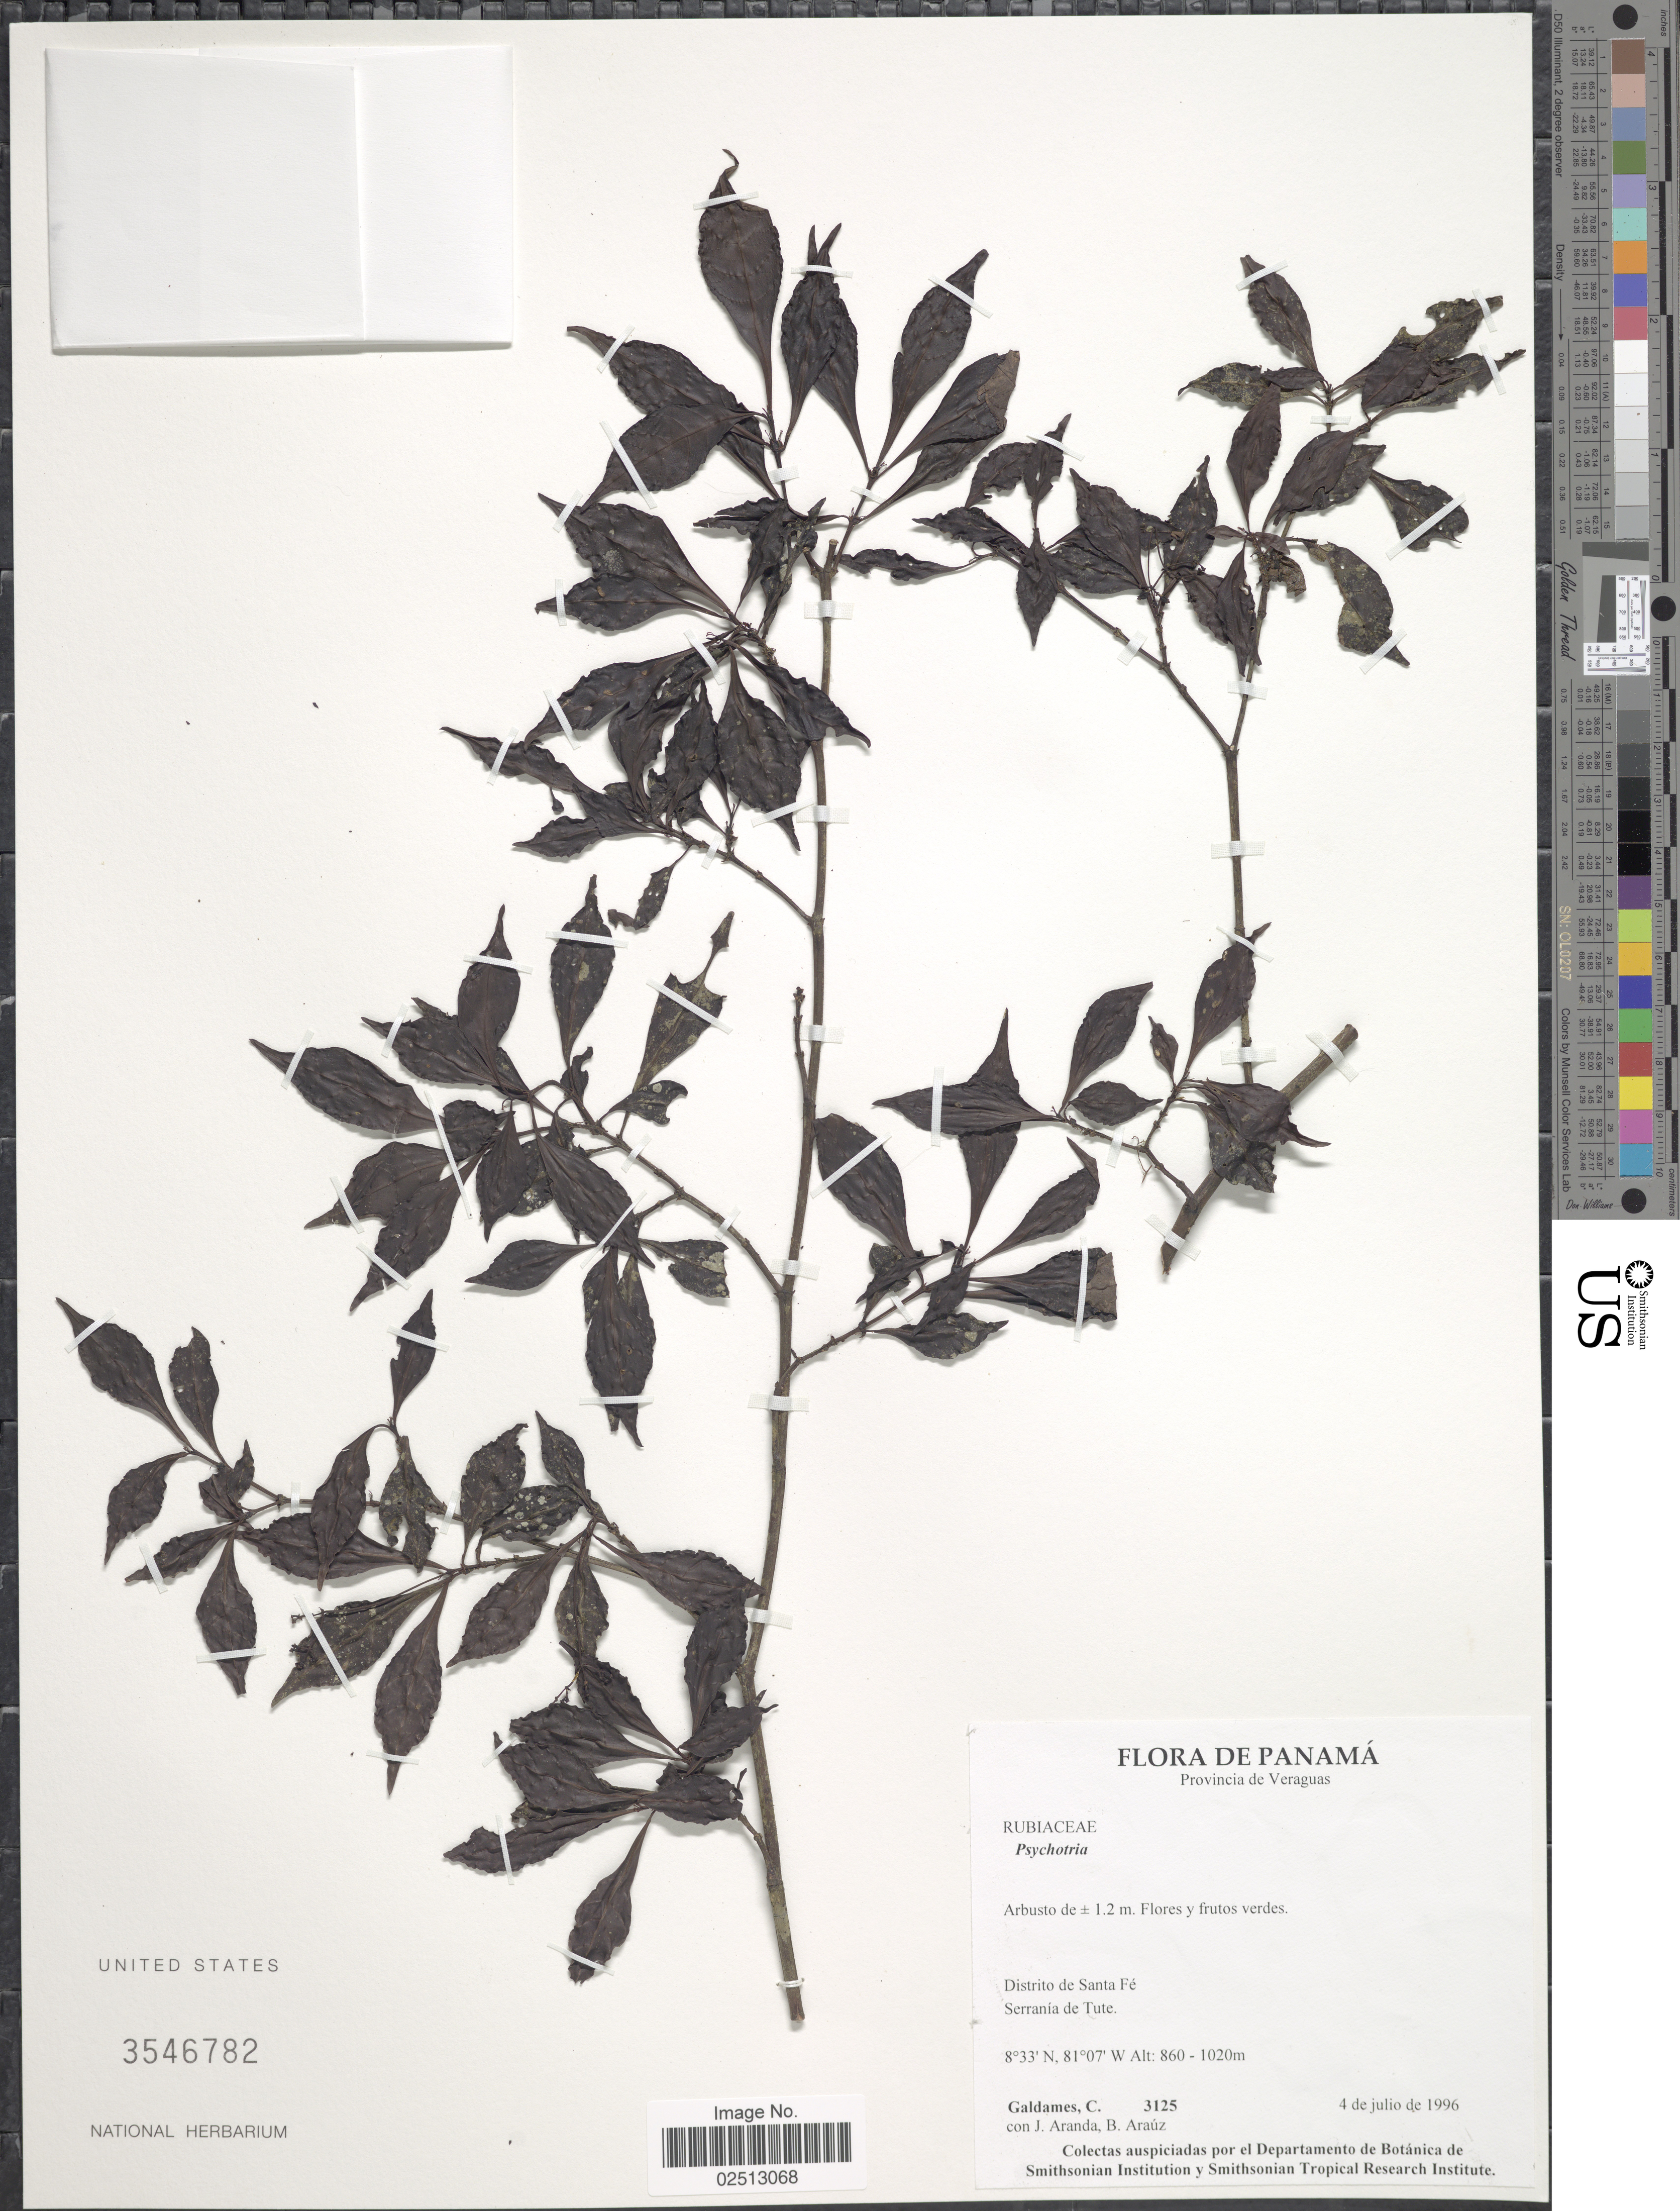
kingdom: Plantae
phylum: Tracheophyta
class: Magnoliopsida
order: Gentianales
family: Rubiaceae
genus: Psychotria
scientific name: Psychotria sp.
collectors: C. Galdames, J. Aranda & B. Araúz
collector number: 3125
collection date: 1996-07-04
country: Panama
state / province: Veraguas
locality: Provincia de Veraguas. Distrito de Santa Fe. Serrania de Tute.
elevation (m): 860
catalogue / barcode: US 3546782